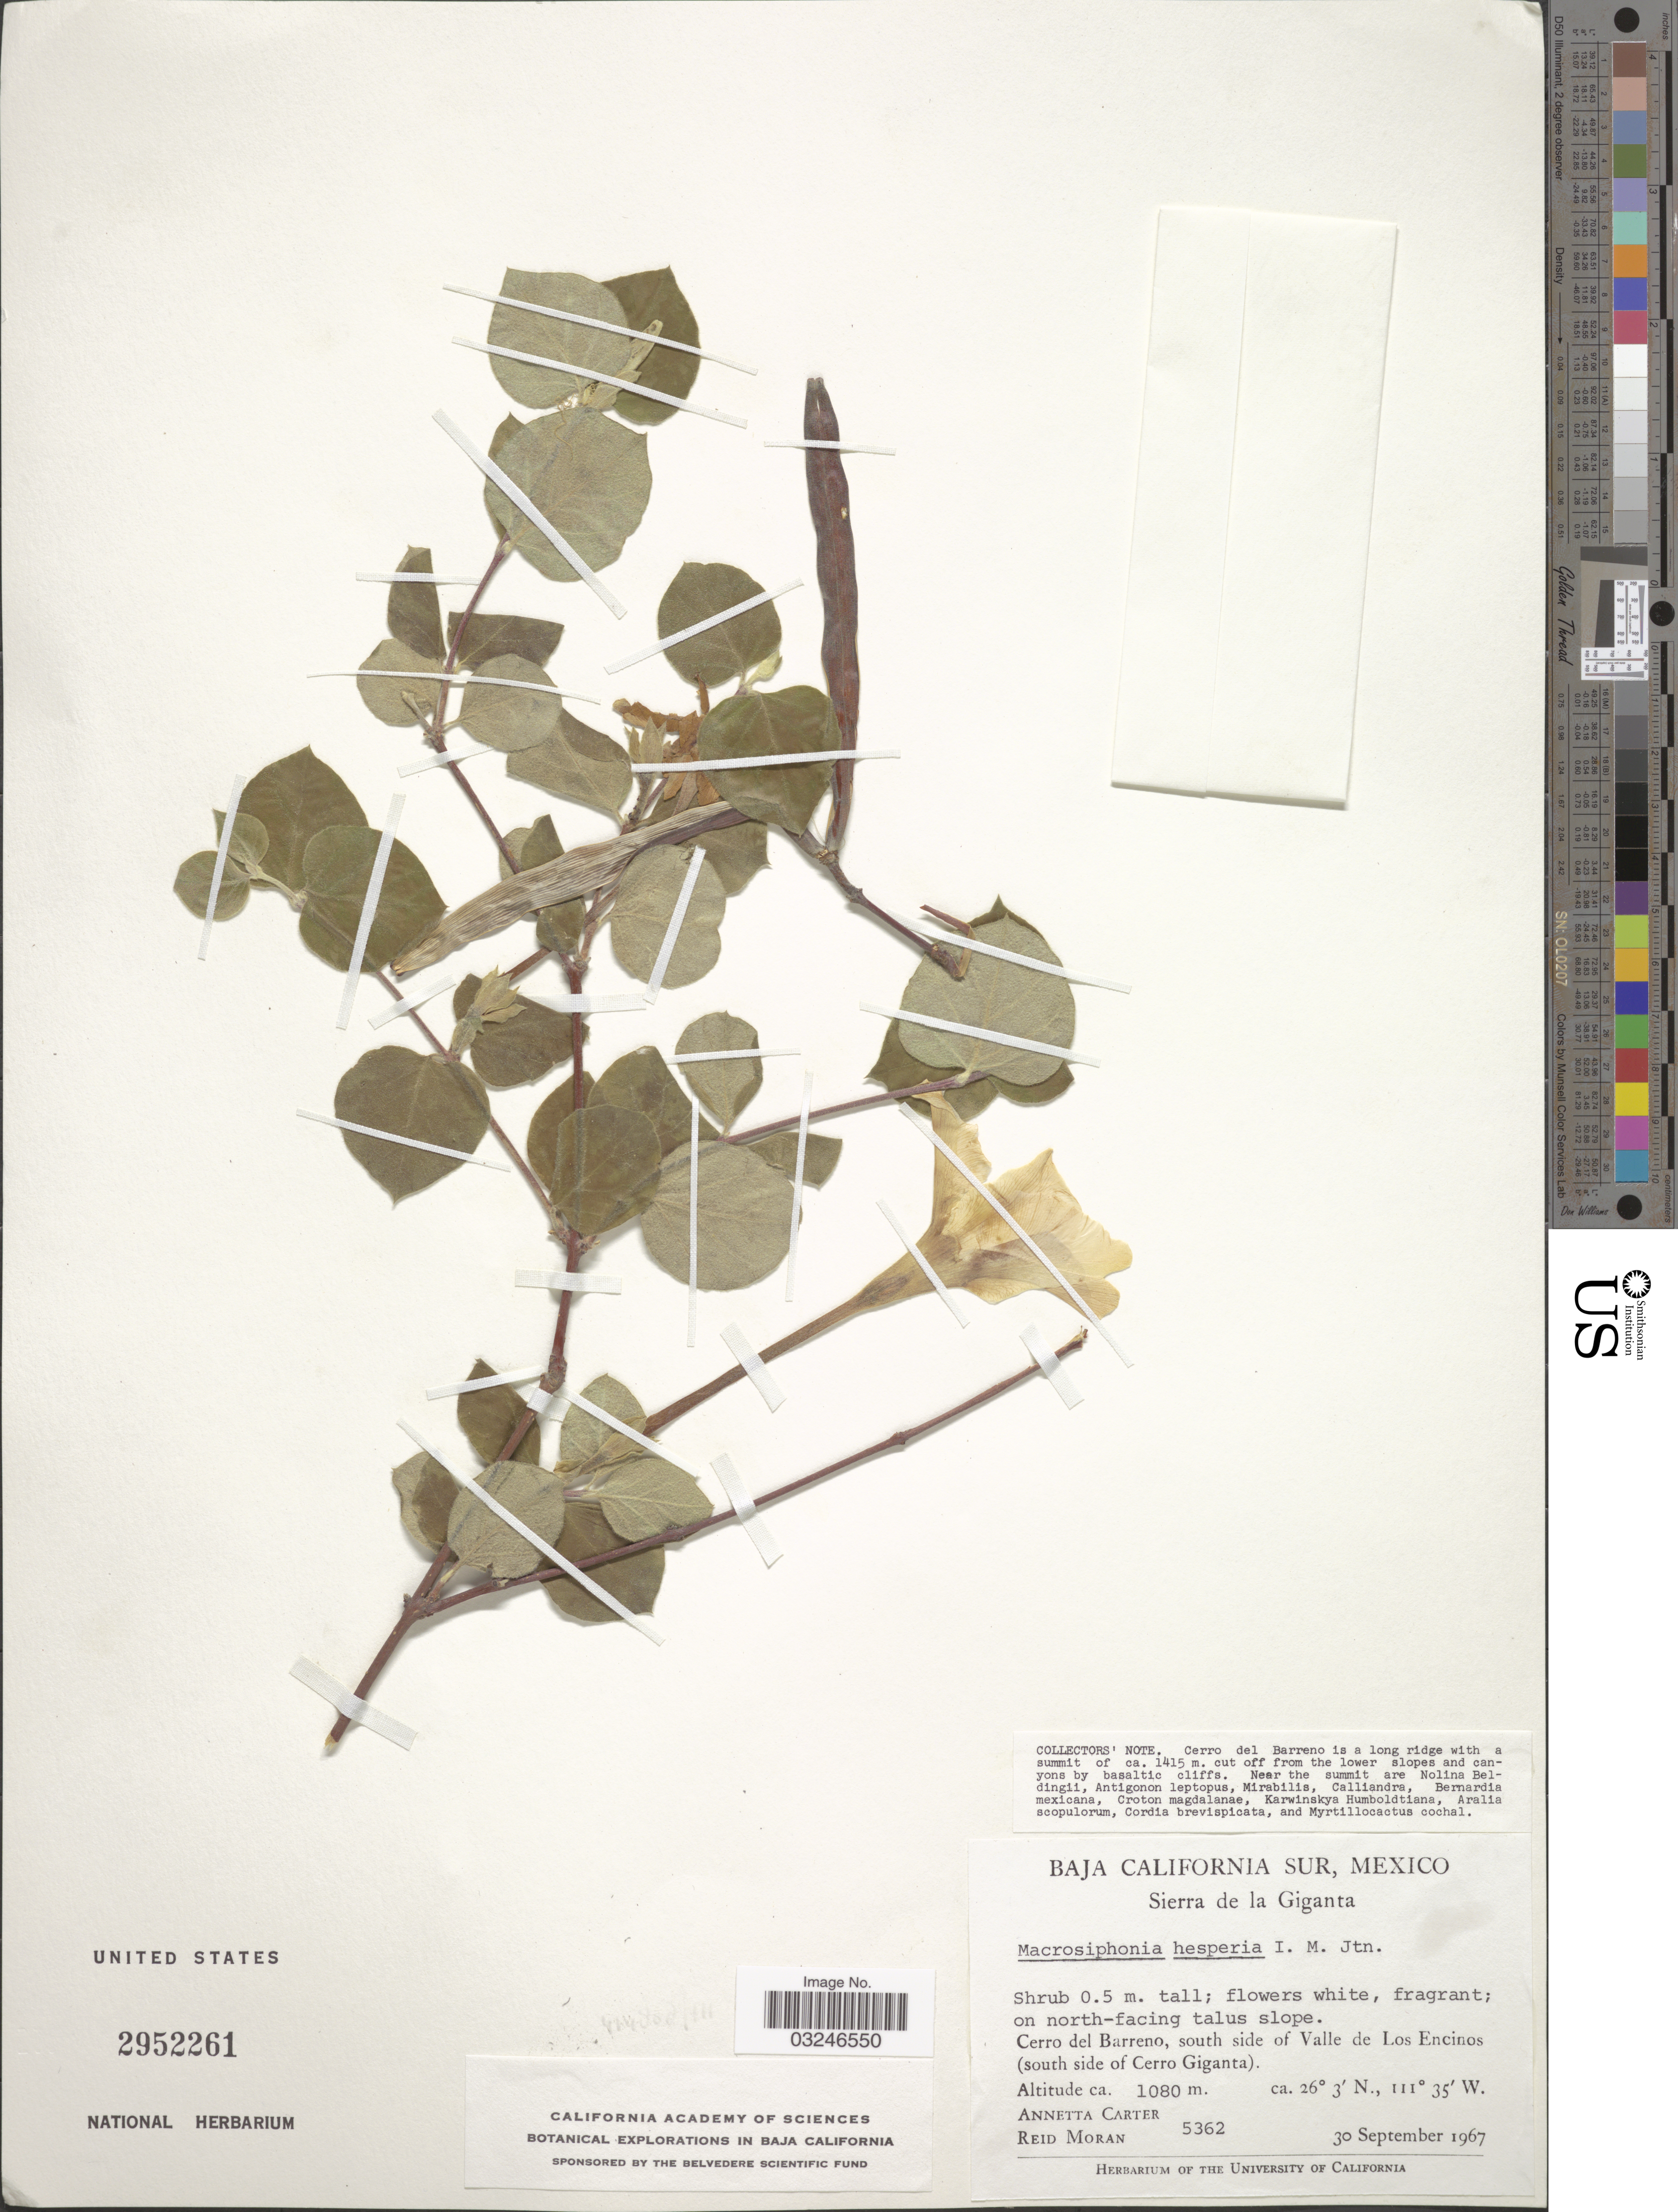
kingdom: Plantae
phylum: Tracheophyta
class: Magnoliopsida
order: Gentianales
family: Apocynaceae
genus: Macrosiphonia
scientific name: Macrosiphonia hesperia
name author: I.M. Johnst.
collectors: A. Carter & R. Moran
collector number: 5362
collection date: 1967-09-30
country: Mexico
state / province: Baja California Sur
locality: Sierra de la Giganta. Cerro del Barreno, south side of Valle de Los Encinos (south side of Cerro Giganta).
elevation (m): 1080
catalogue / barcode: US 2952261